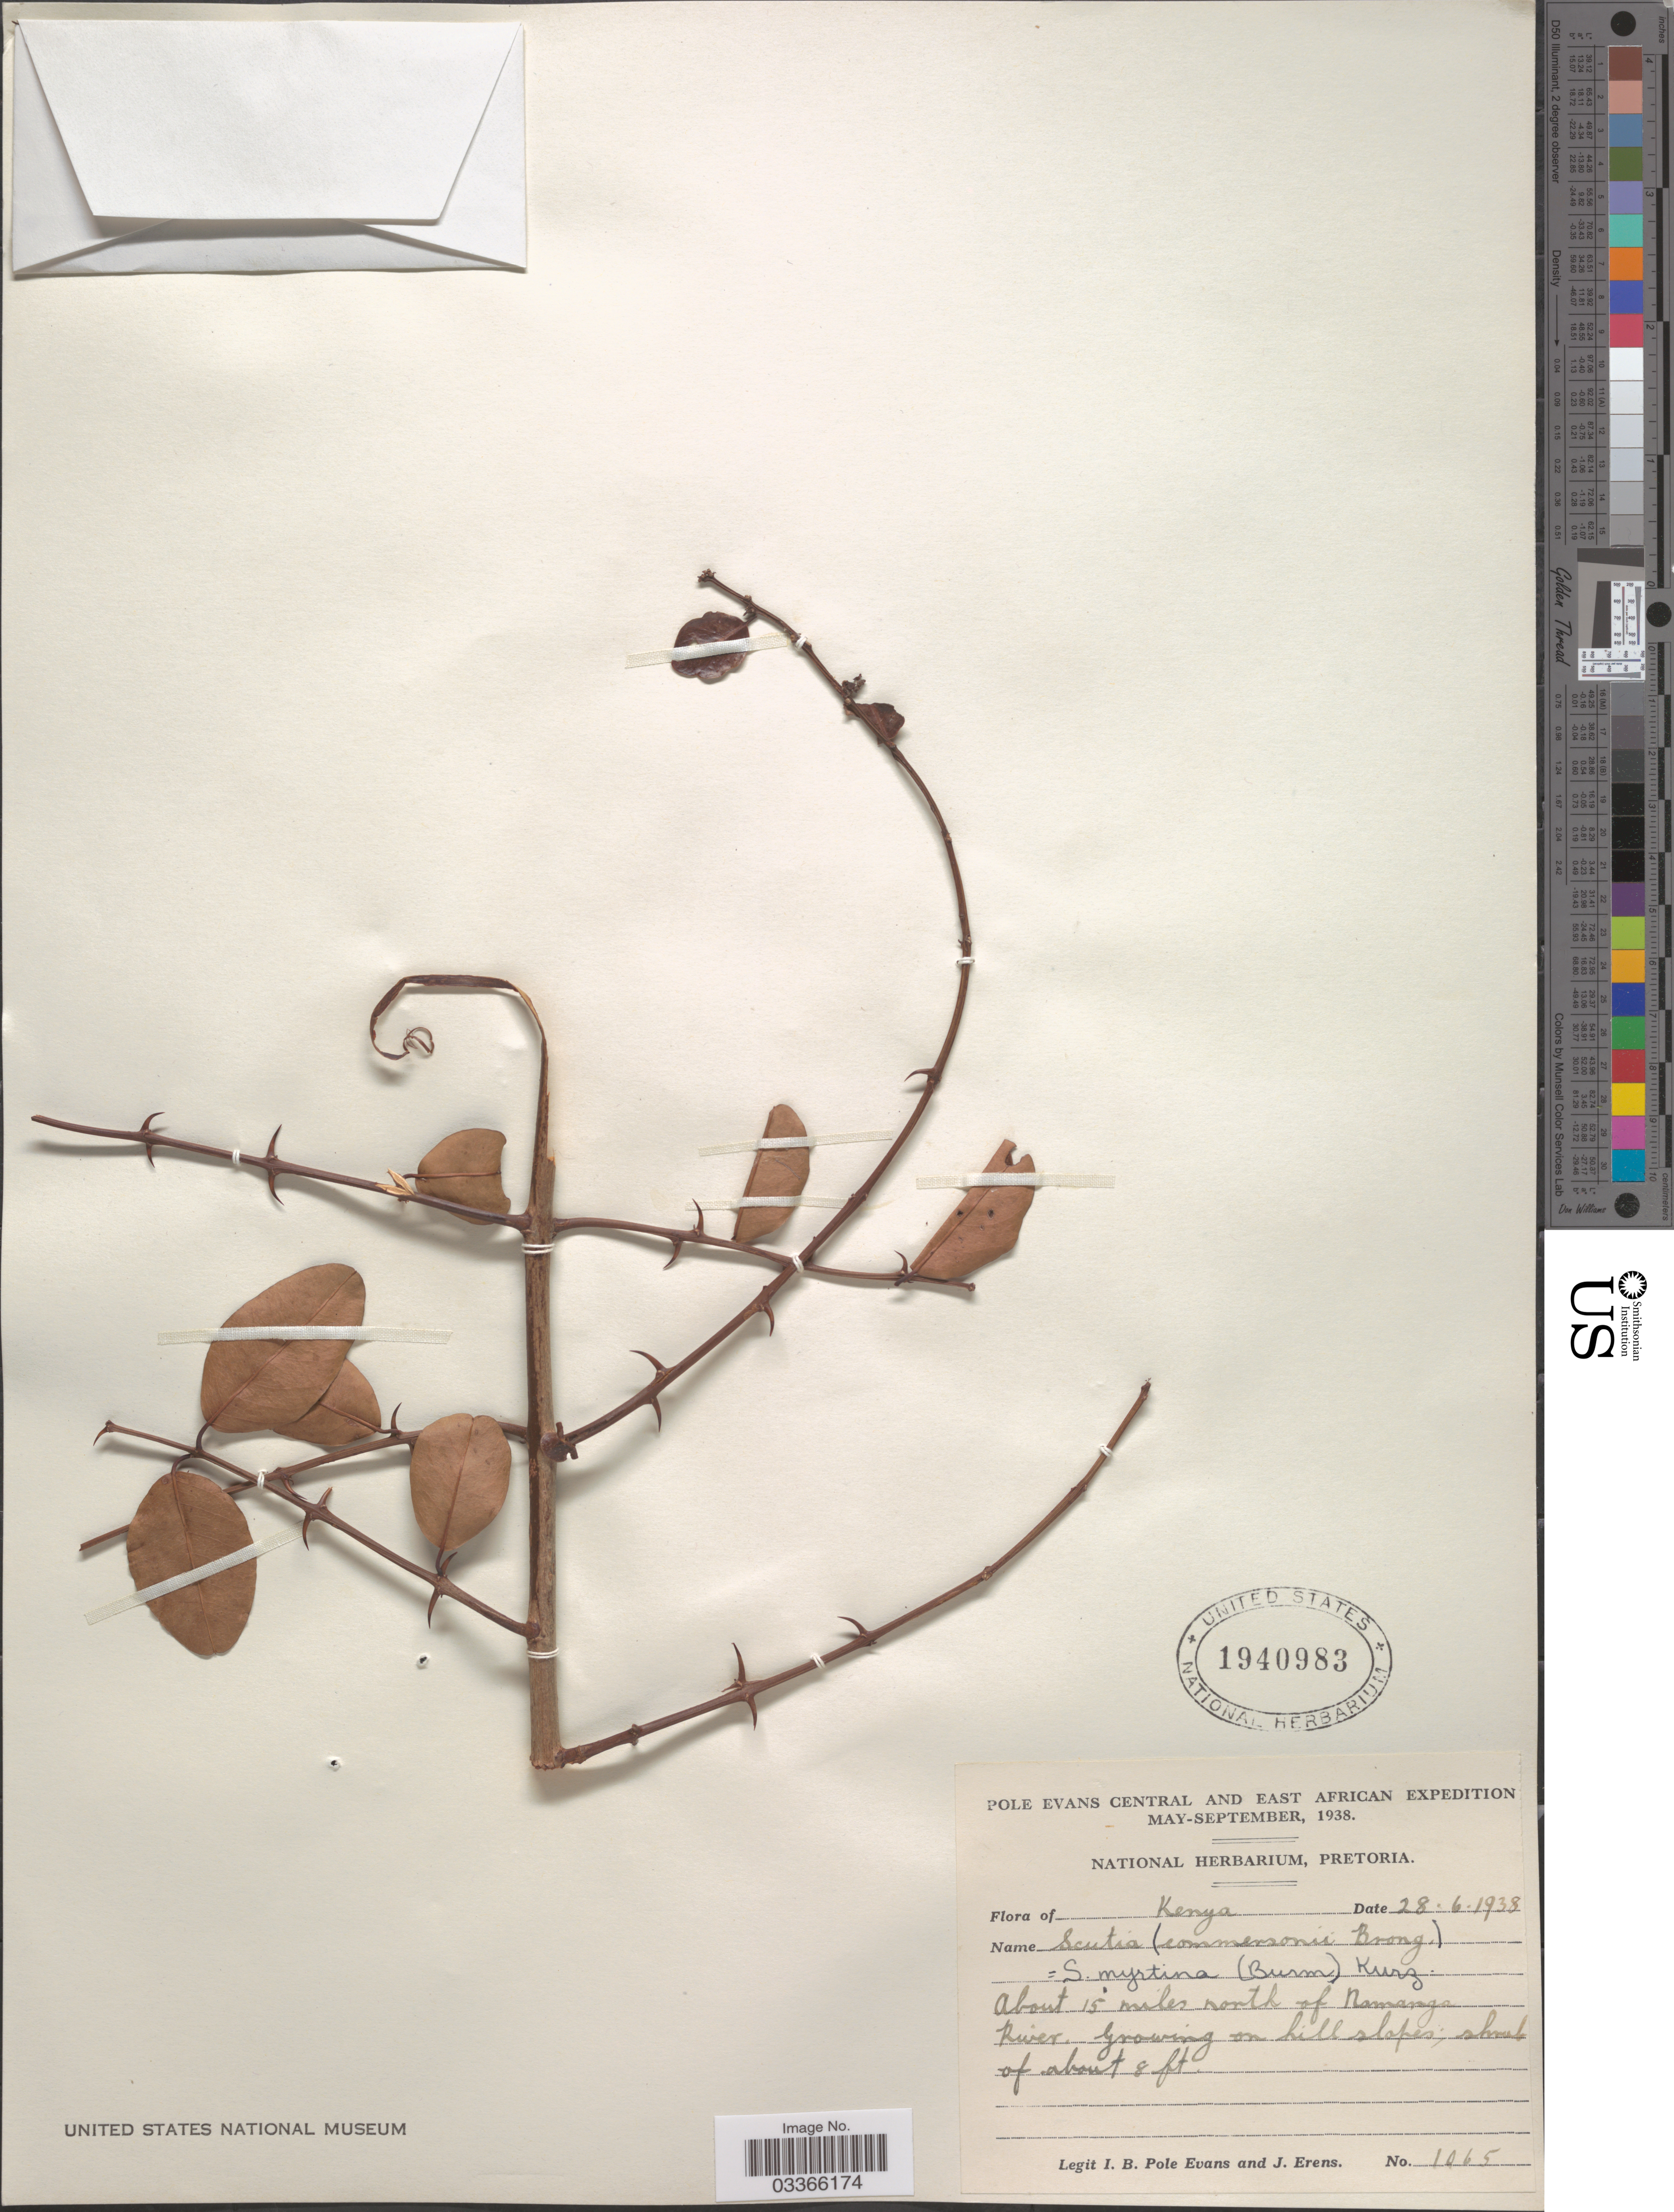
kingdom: Plantae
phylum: Tracheophyta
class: Magnoliopsida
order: Rosales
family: Rhamnaceae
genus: Scutia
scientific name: Scutia myrtina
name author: (Burm. f.) Kurz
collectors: I. B. Pole-Evans & J. Erens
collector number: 1065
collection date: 1938-06-28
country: Kenya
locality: About 15 miles north of Namanga River.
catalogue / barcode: US 1940983